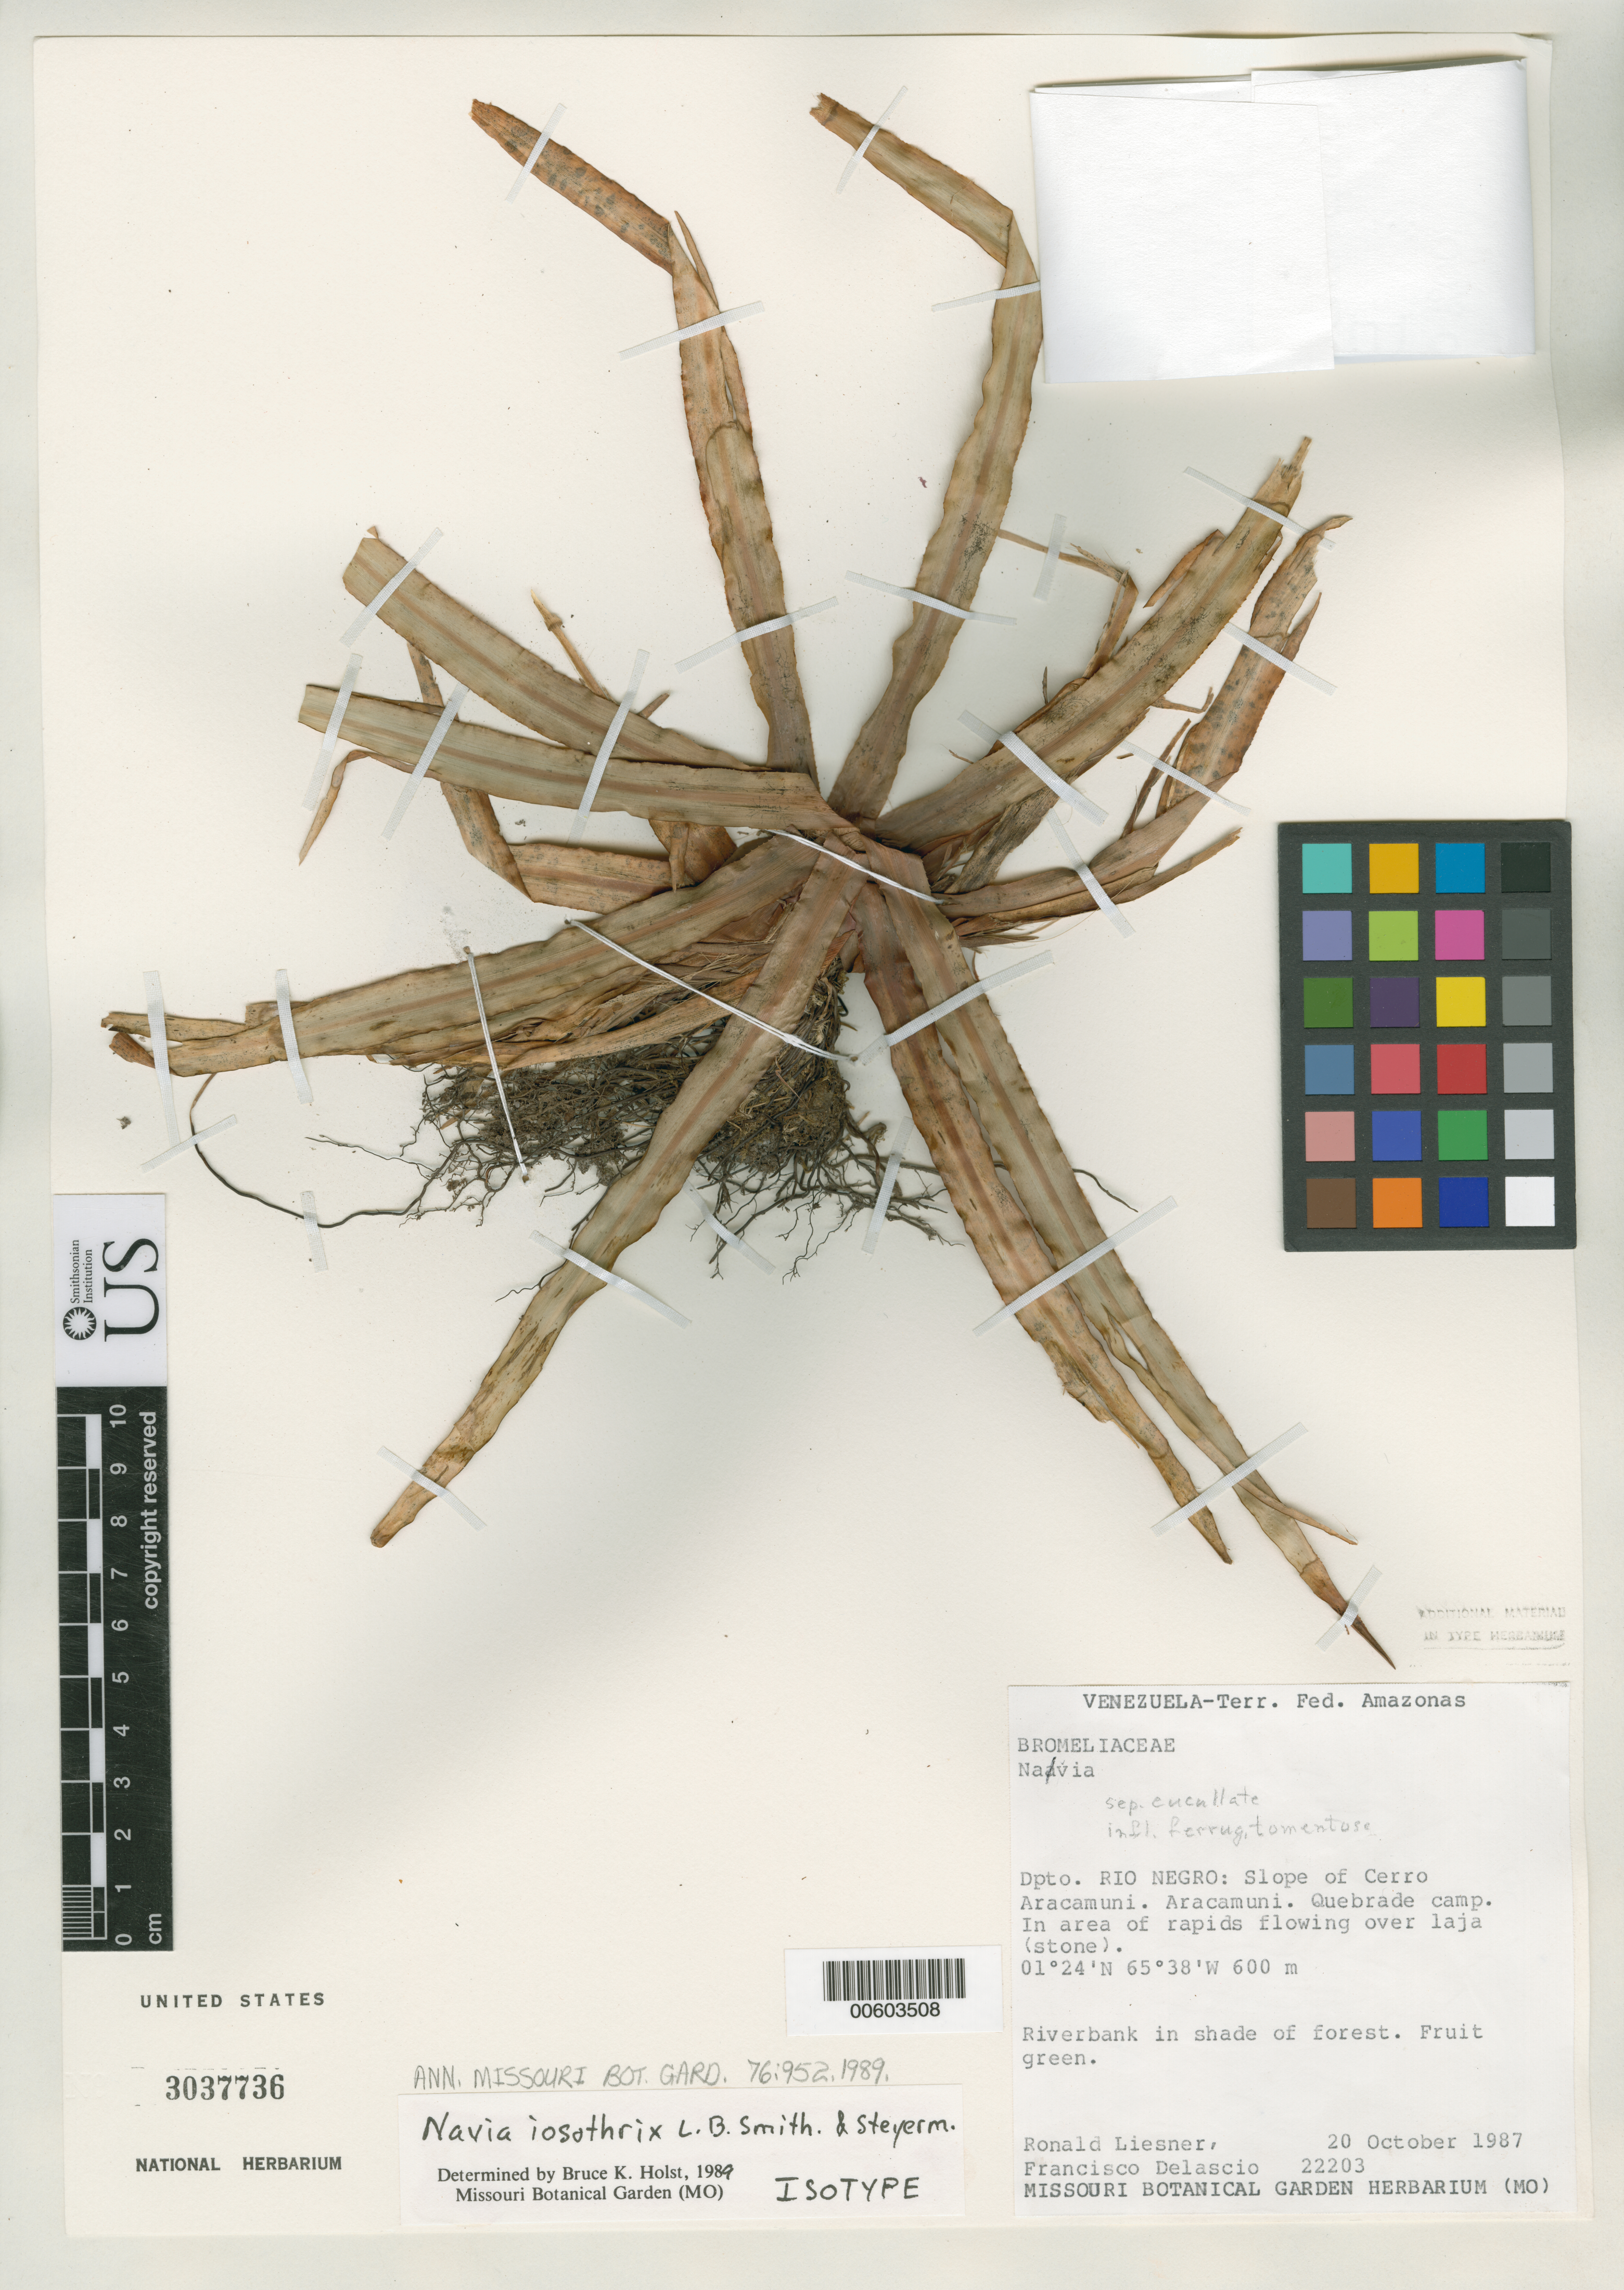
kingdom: Plantae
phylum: Tracheophyta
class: Liliopsida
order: Poales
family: Bromeliaceae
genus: Navia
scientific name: Navia iosothrix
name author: L.B. Sm. & Steyerm.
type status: Isotype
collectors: R. L. Liesner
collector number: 22203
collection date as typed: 20 Oct 1987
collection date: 1987-10-20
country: Venezuela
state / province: Amazonas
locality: Dpto. Rio Negro: slope of Cerro Aracamuni. Aracamani. Quebrada camp.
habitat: In area of rapids flowing over laja (stone). Riverbank in shade of forest.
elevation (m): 600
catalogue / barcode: US 3037736